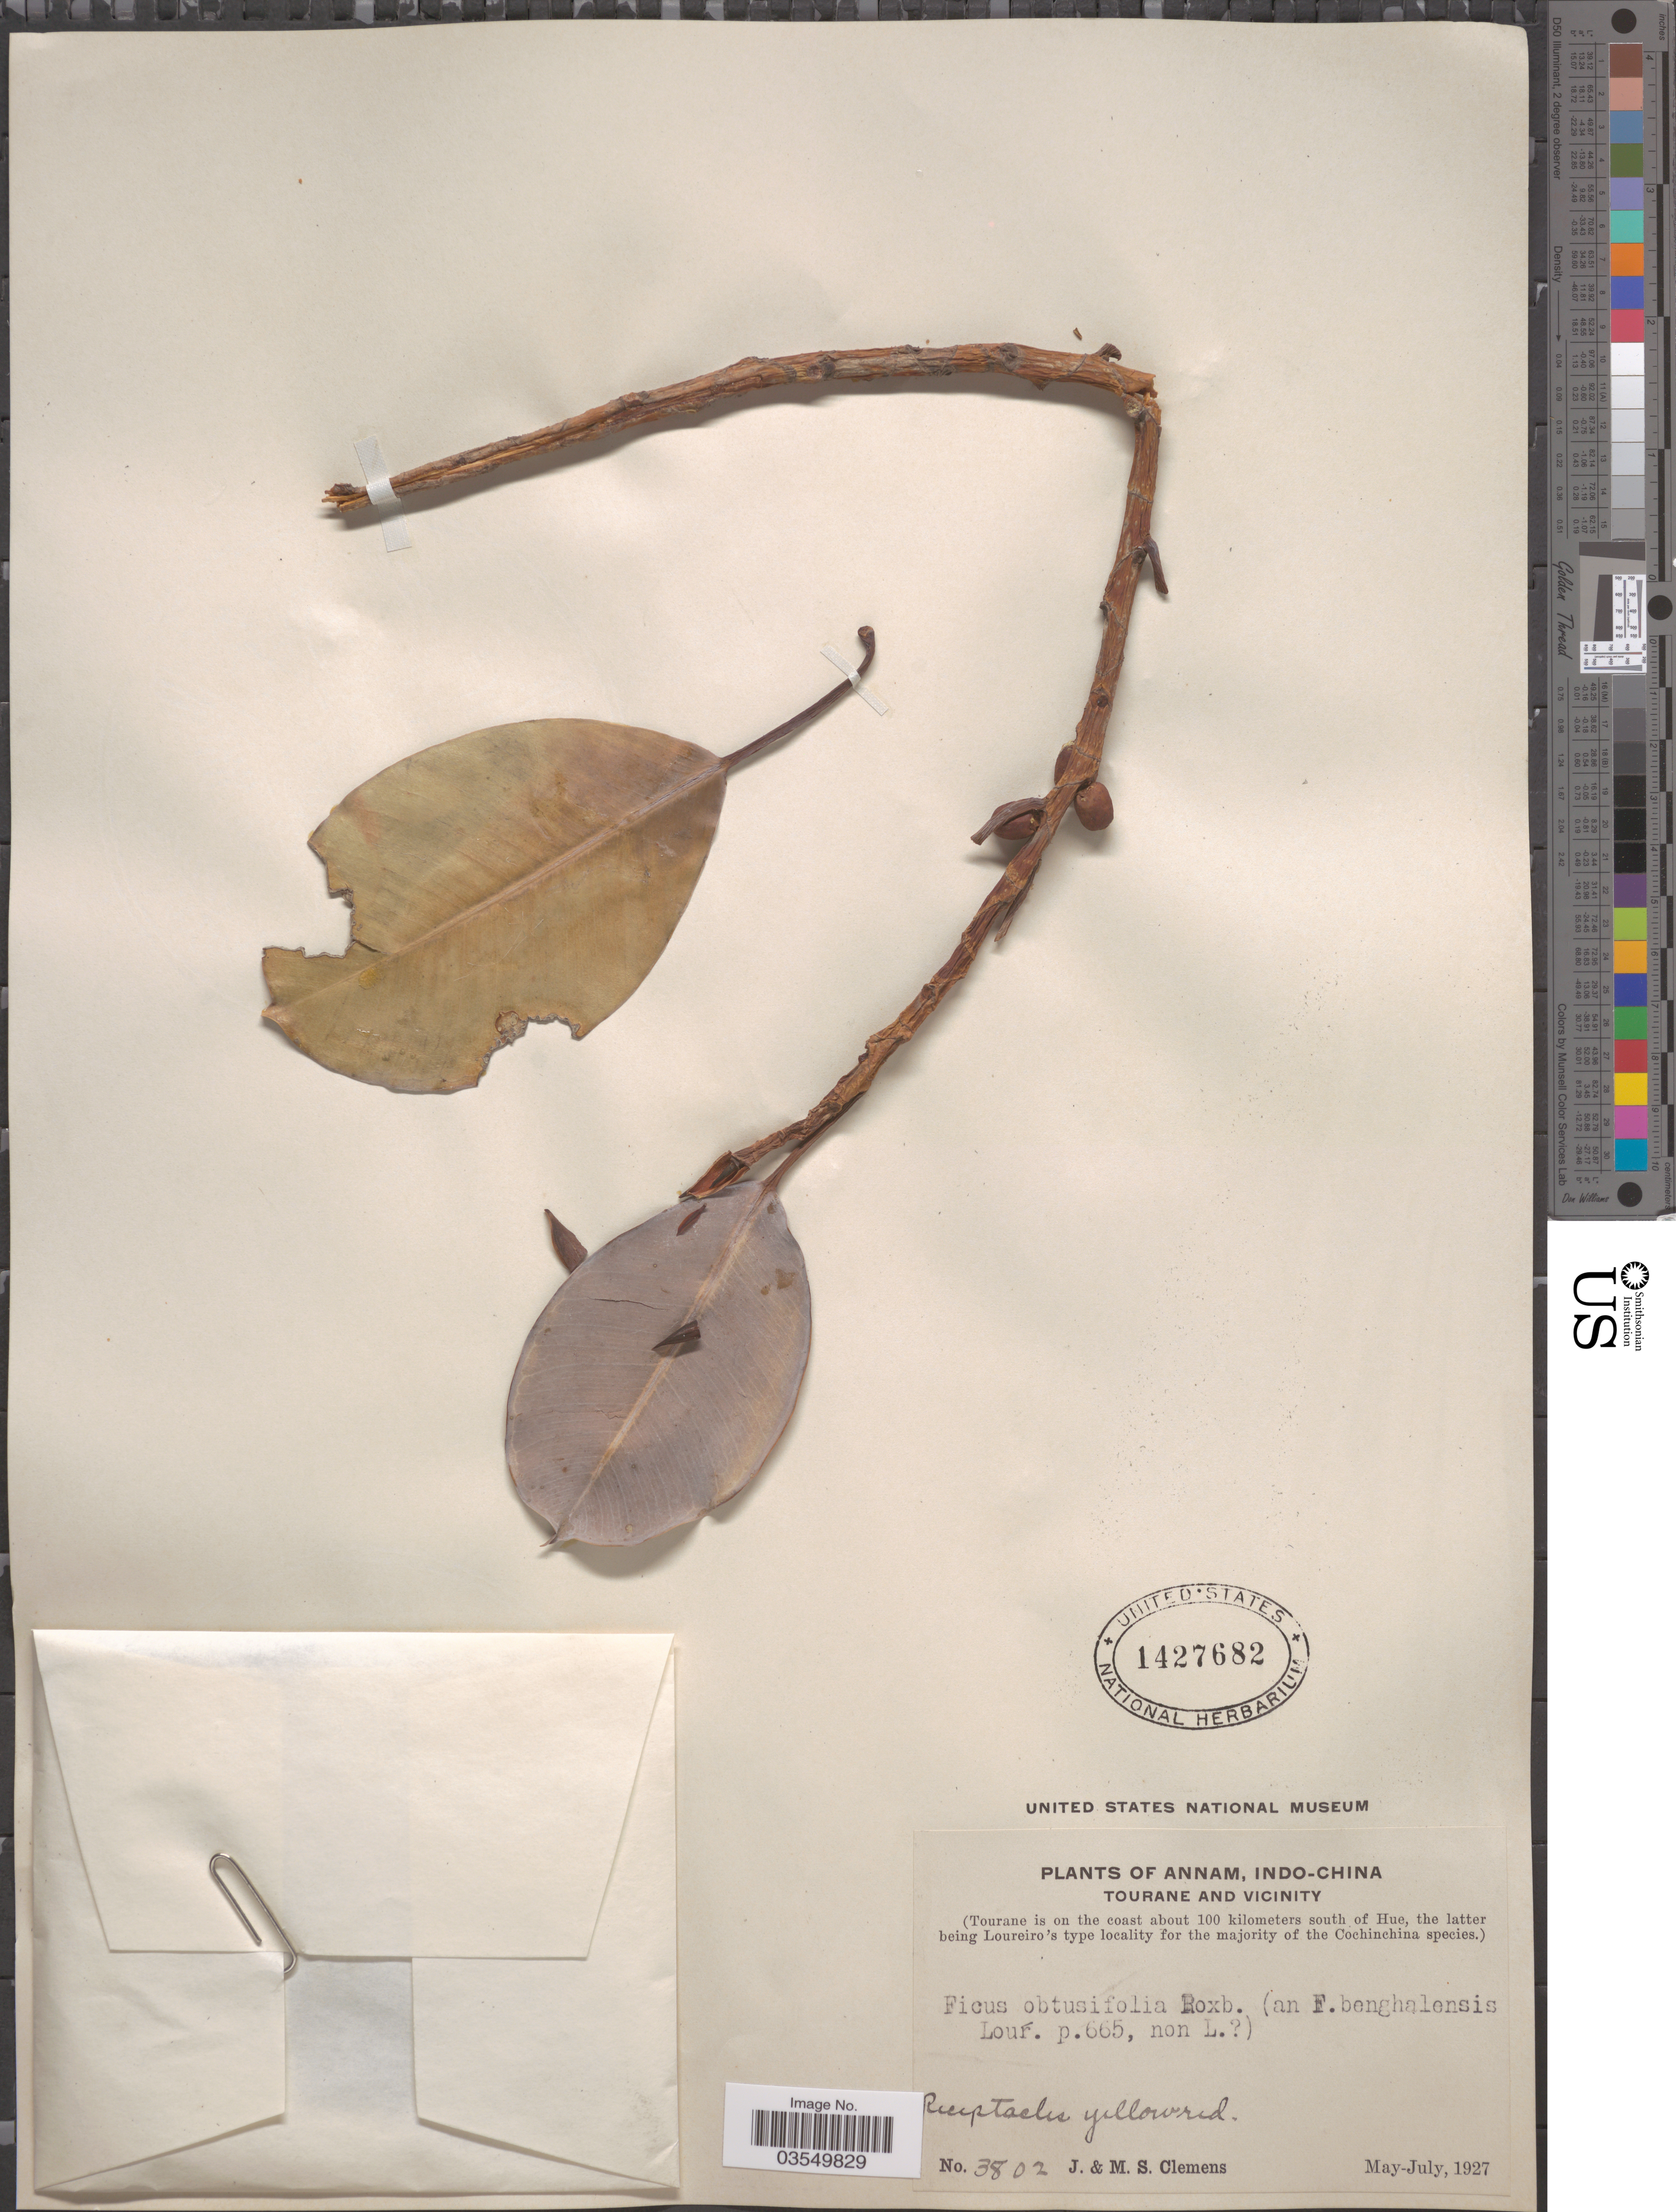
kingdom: Plantae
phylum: Tracheophyta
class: Magnoliopsida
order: Rosales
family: Moraceae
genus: Ficus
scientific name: Ficus calophylla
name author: Blume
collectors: J. Clemens & M. S. Clemens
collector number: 3802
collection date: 1927-05/1927-07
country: Vietnam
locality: Annam, Indo-China. Tourane and Vicinity. (Tourane is on the coast about 100 kilometers south of Hue).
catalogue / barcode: US 1427682